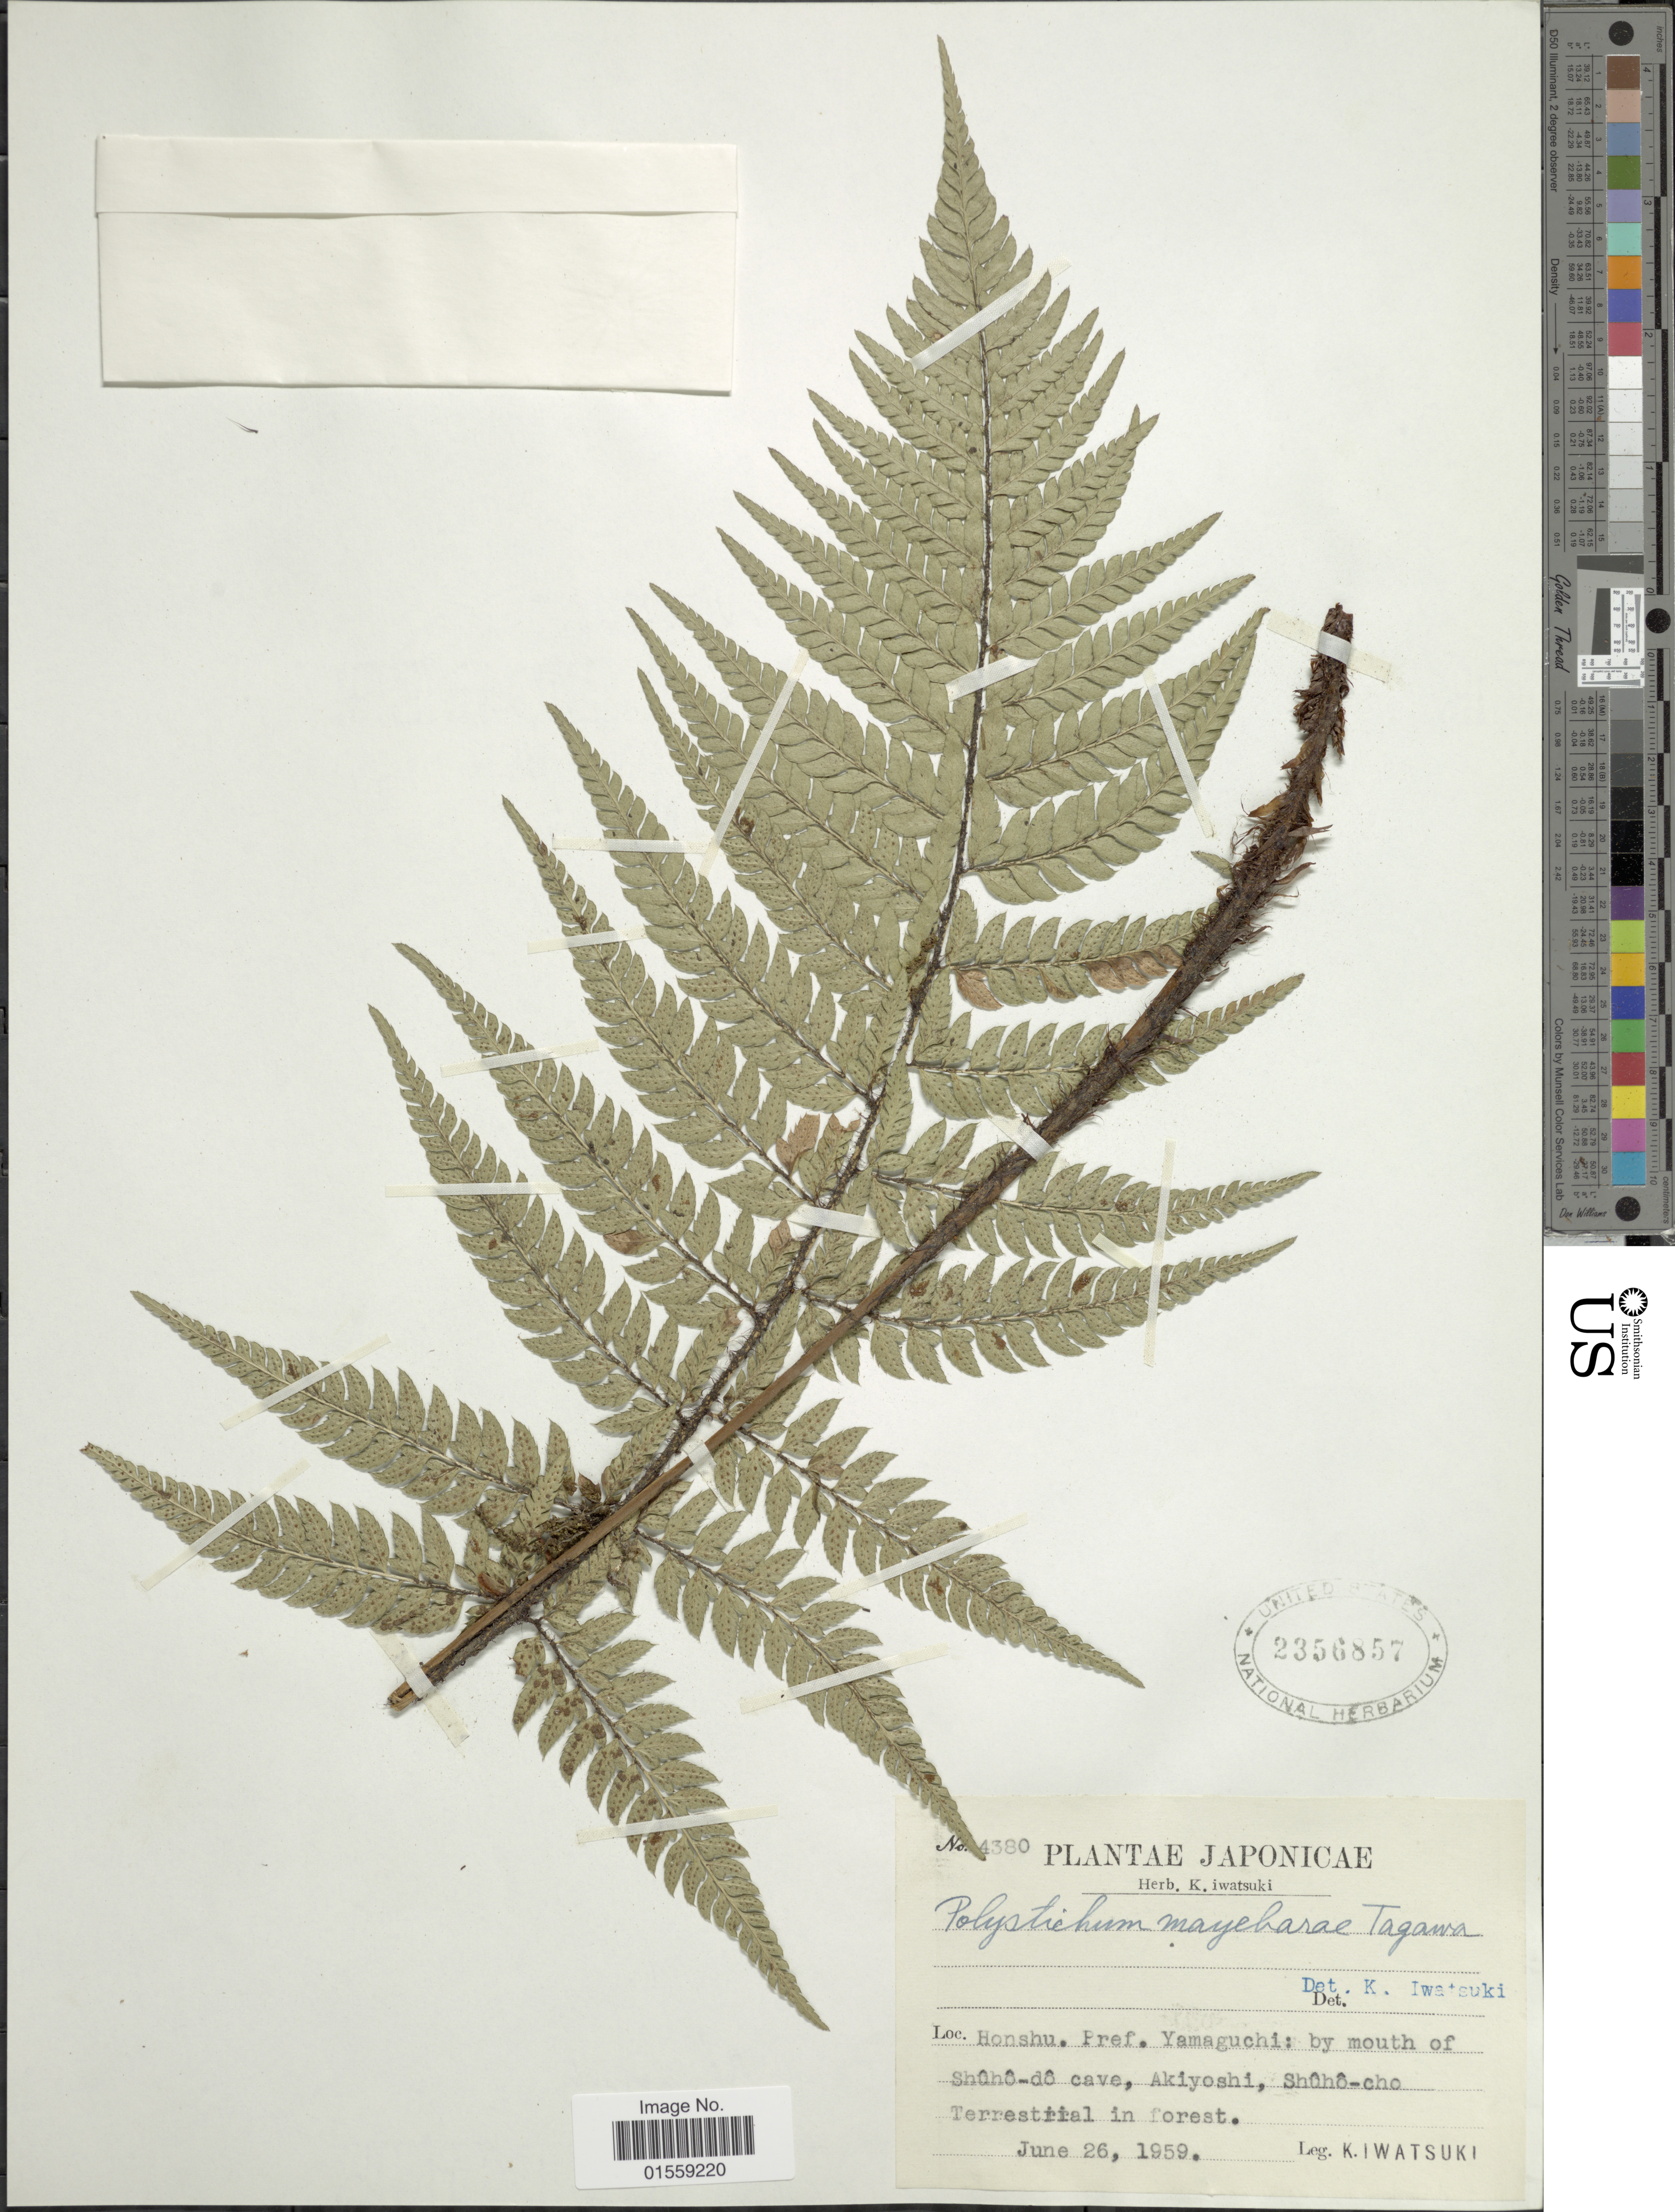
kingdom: Plantae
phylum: Tracheophyta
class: Polypodiopsida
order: Polypodiales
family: Dryopteridaceae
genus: Polystichum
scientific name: Polystichum mayebarae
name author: Tagawa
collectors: K. Iwatsuki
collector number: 4380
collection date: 1959-06-26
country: Japan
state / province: Yamaguti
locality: Honshu. Pref. Yamaguchi: by mouth of Shuno-do cave, Akiyoshi, Shuno-sho Terrestrial in forest.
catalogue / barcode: US 2356857